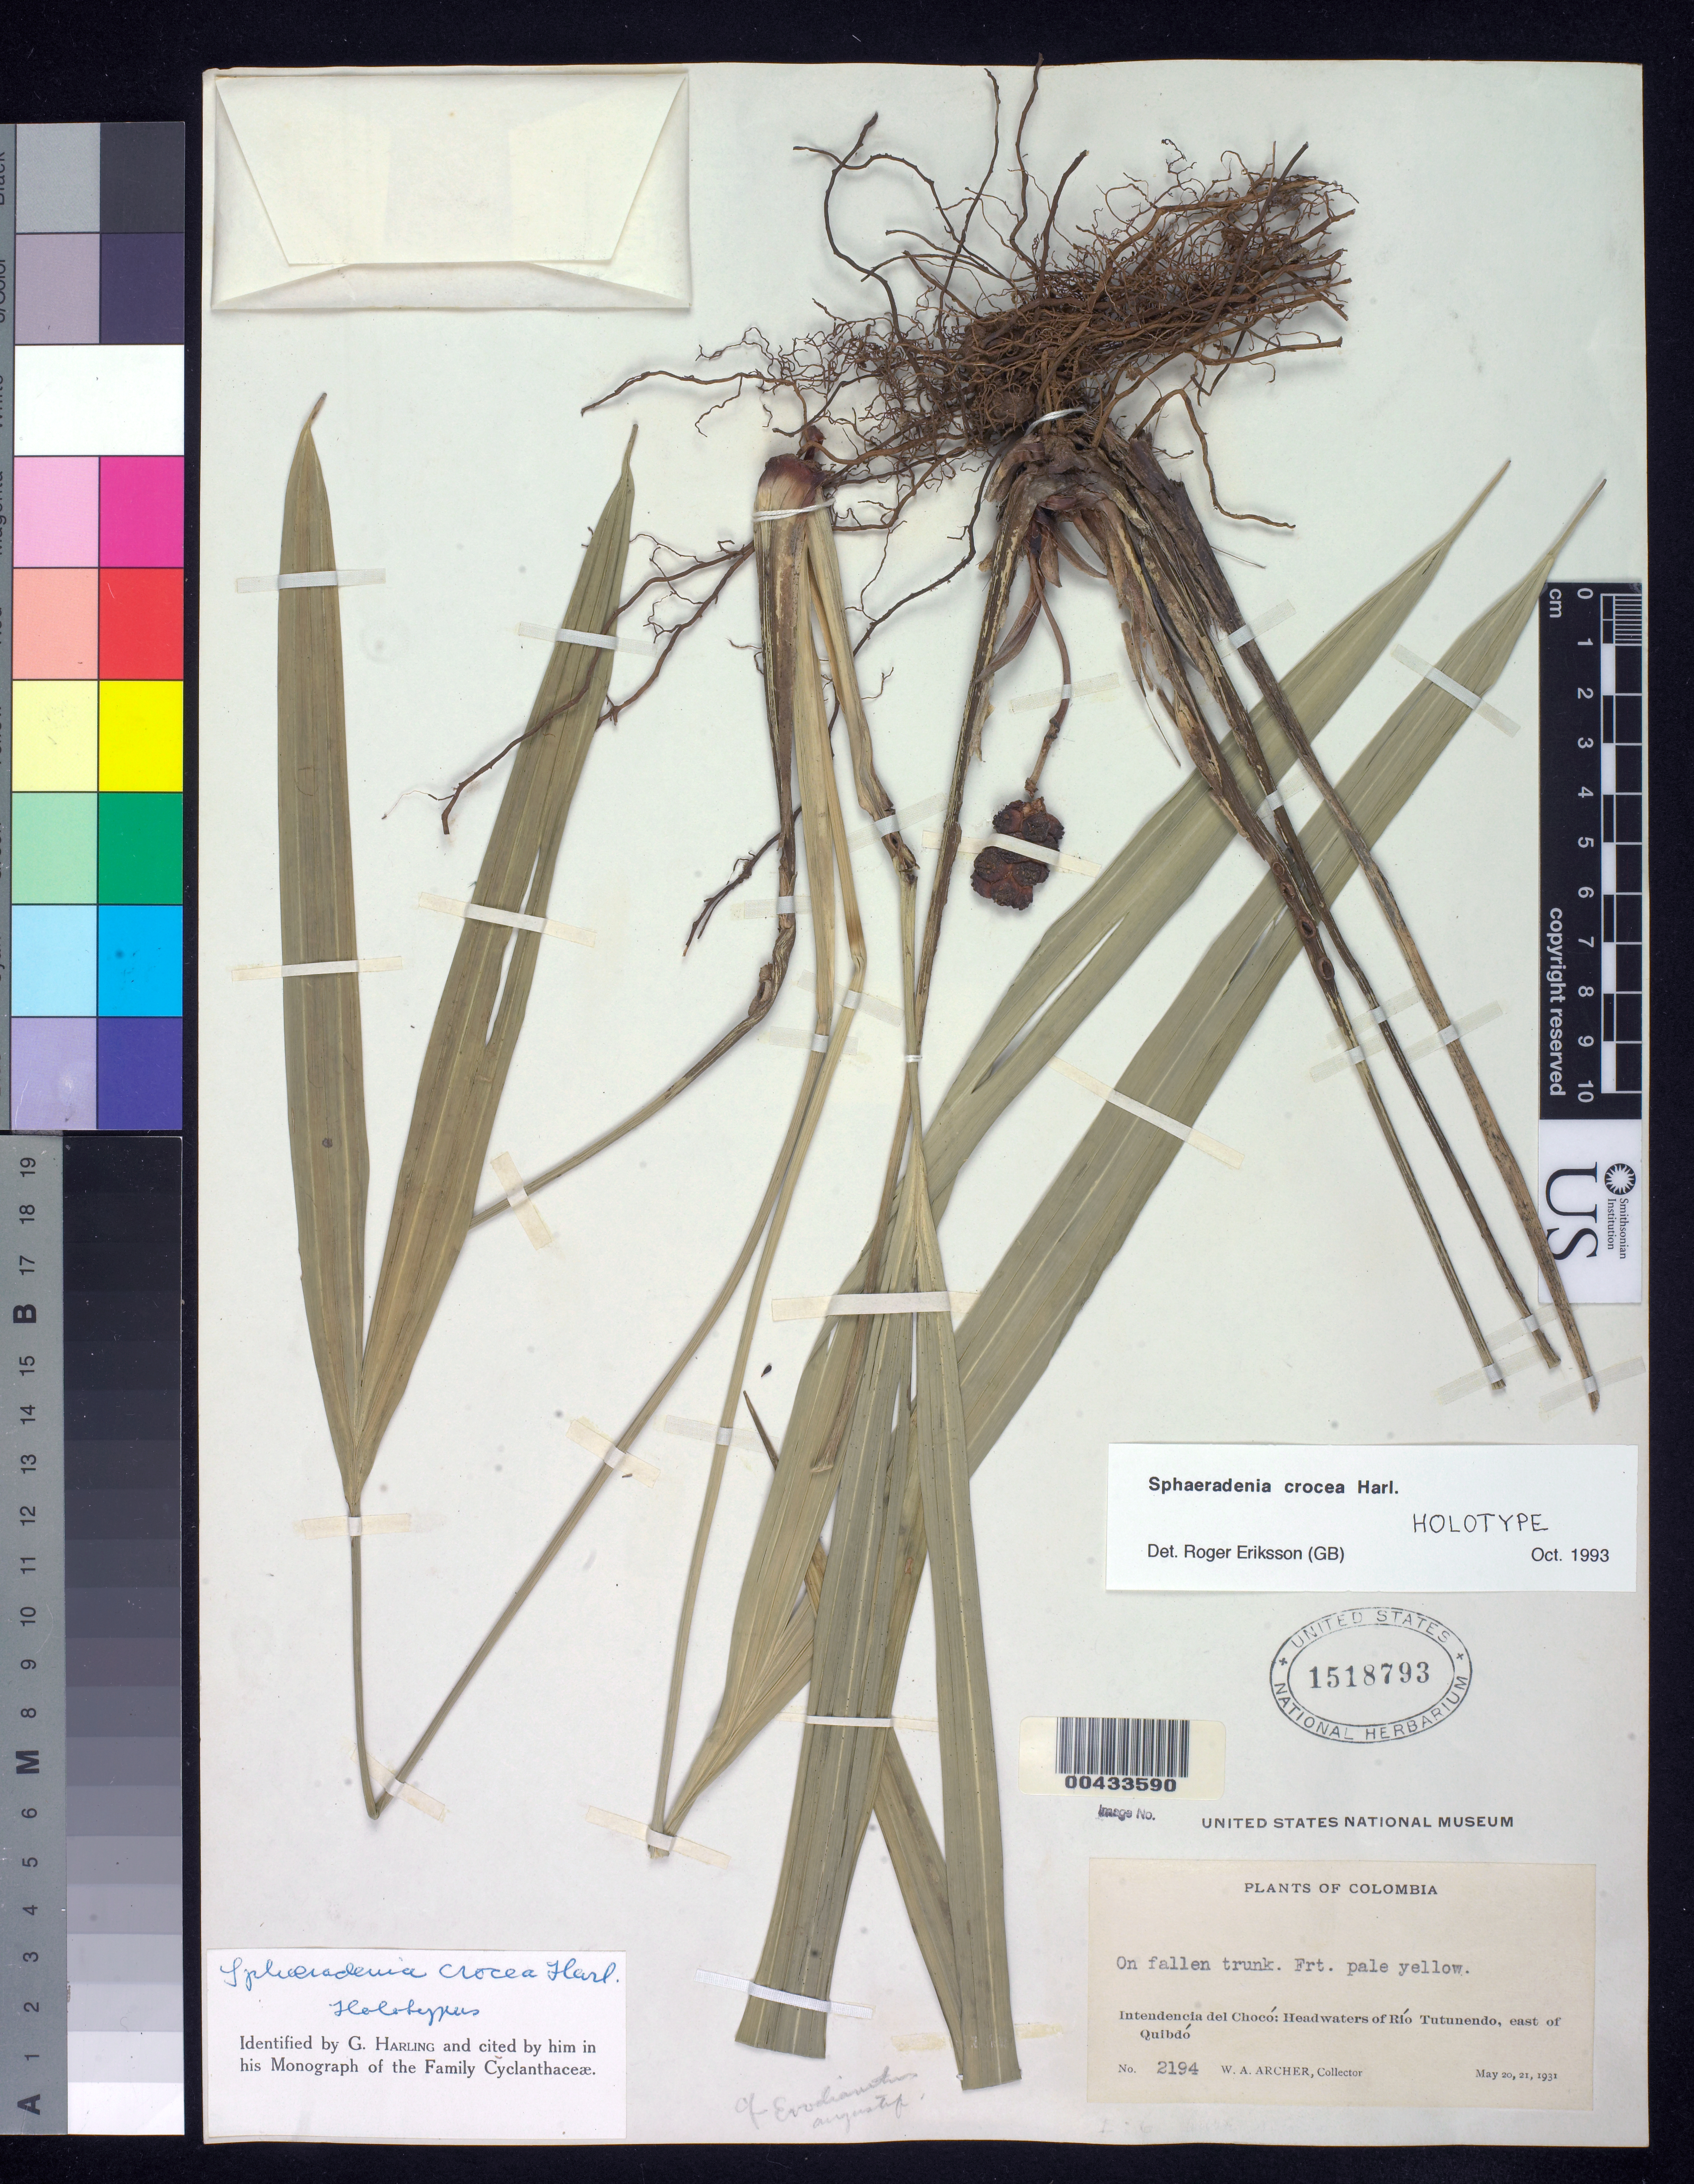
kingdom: Plantae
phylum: Tracheophyta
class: Liliopsida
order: Pandanales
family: Cyclanthaceae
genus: Sphaeradenia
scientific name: Sphaeradenia crocea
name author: Harling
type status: Holotype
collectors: W. A. Archer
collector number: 2194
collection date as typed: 20 May 1931 to 21 May 1931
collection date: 1931-05-20/1931-05-21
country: Colombia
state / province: Chocó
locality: Headwaters of Rio TutUnendo, E of Quibdo.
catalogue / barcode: US 1518793